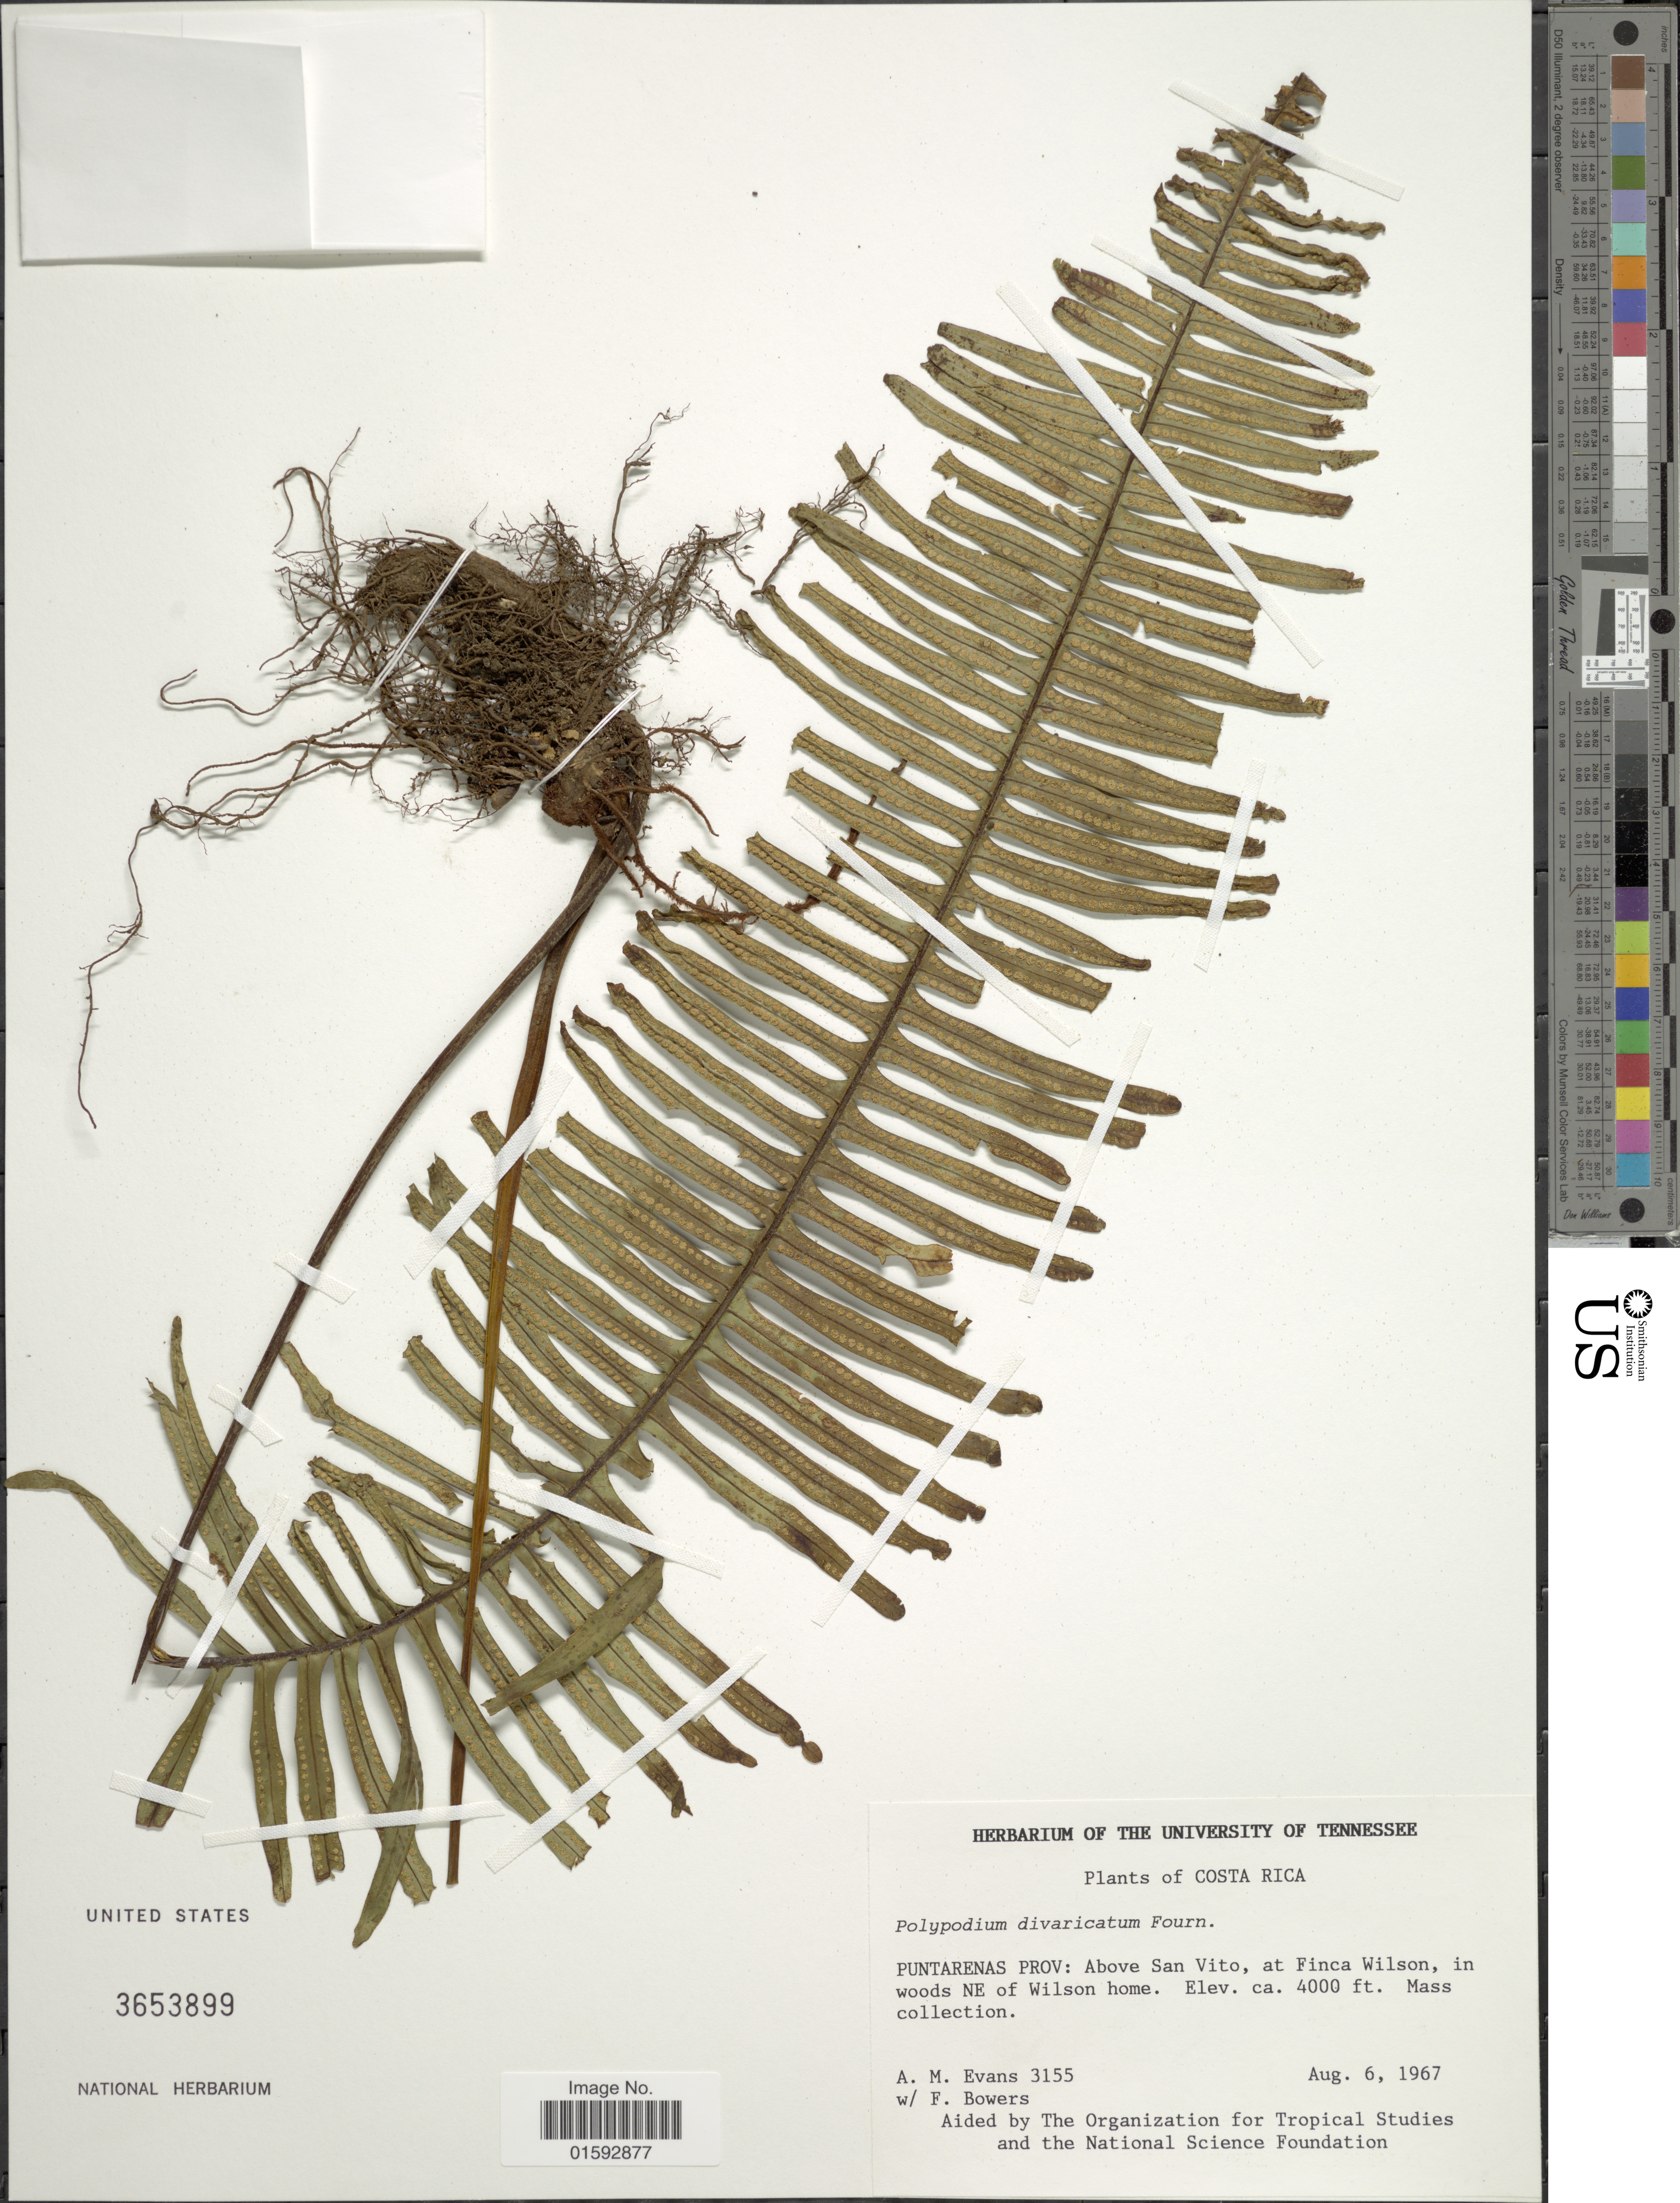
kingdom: Plantae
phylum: Tracheophyta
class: Polypodiopsida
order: Polypodiales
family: Polypodiaceae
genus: Pecluma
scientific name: Pecluma divaricata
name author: (E. Fourn.) Mickel & Beitel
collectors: A. M. Evans, W. Bowers & F. Bowers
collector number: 3155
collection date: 1967-08-06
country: Costa Rica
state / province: Puntarenas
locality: Above San Vito, at Finca Wilson, in woods NE of Wilson Home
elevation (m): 1219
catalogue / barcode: US 3653899